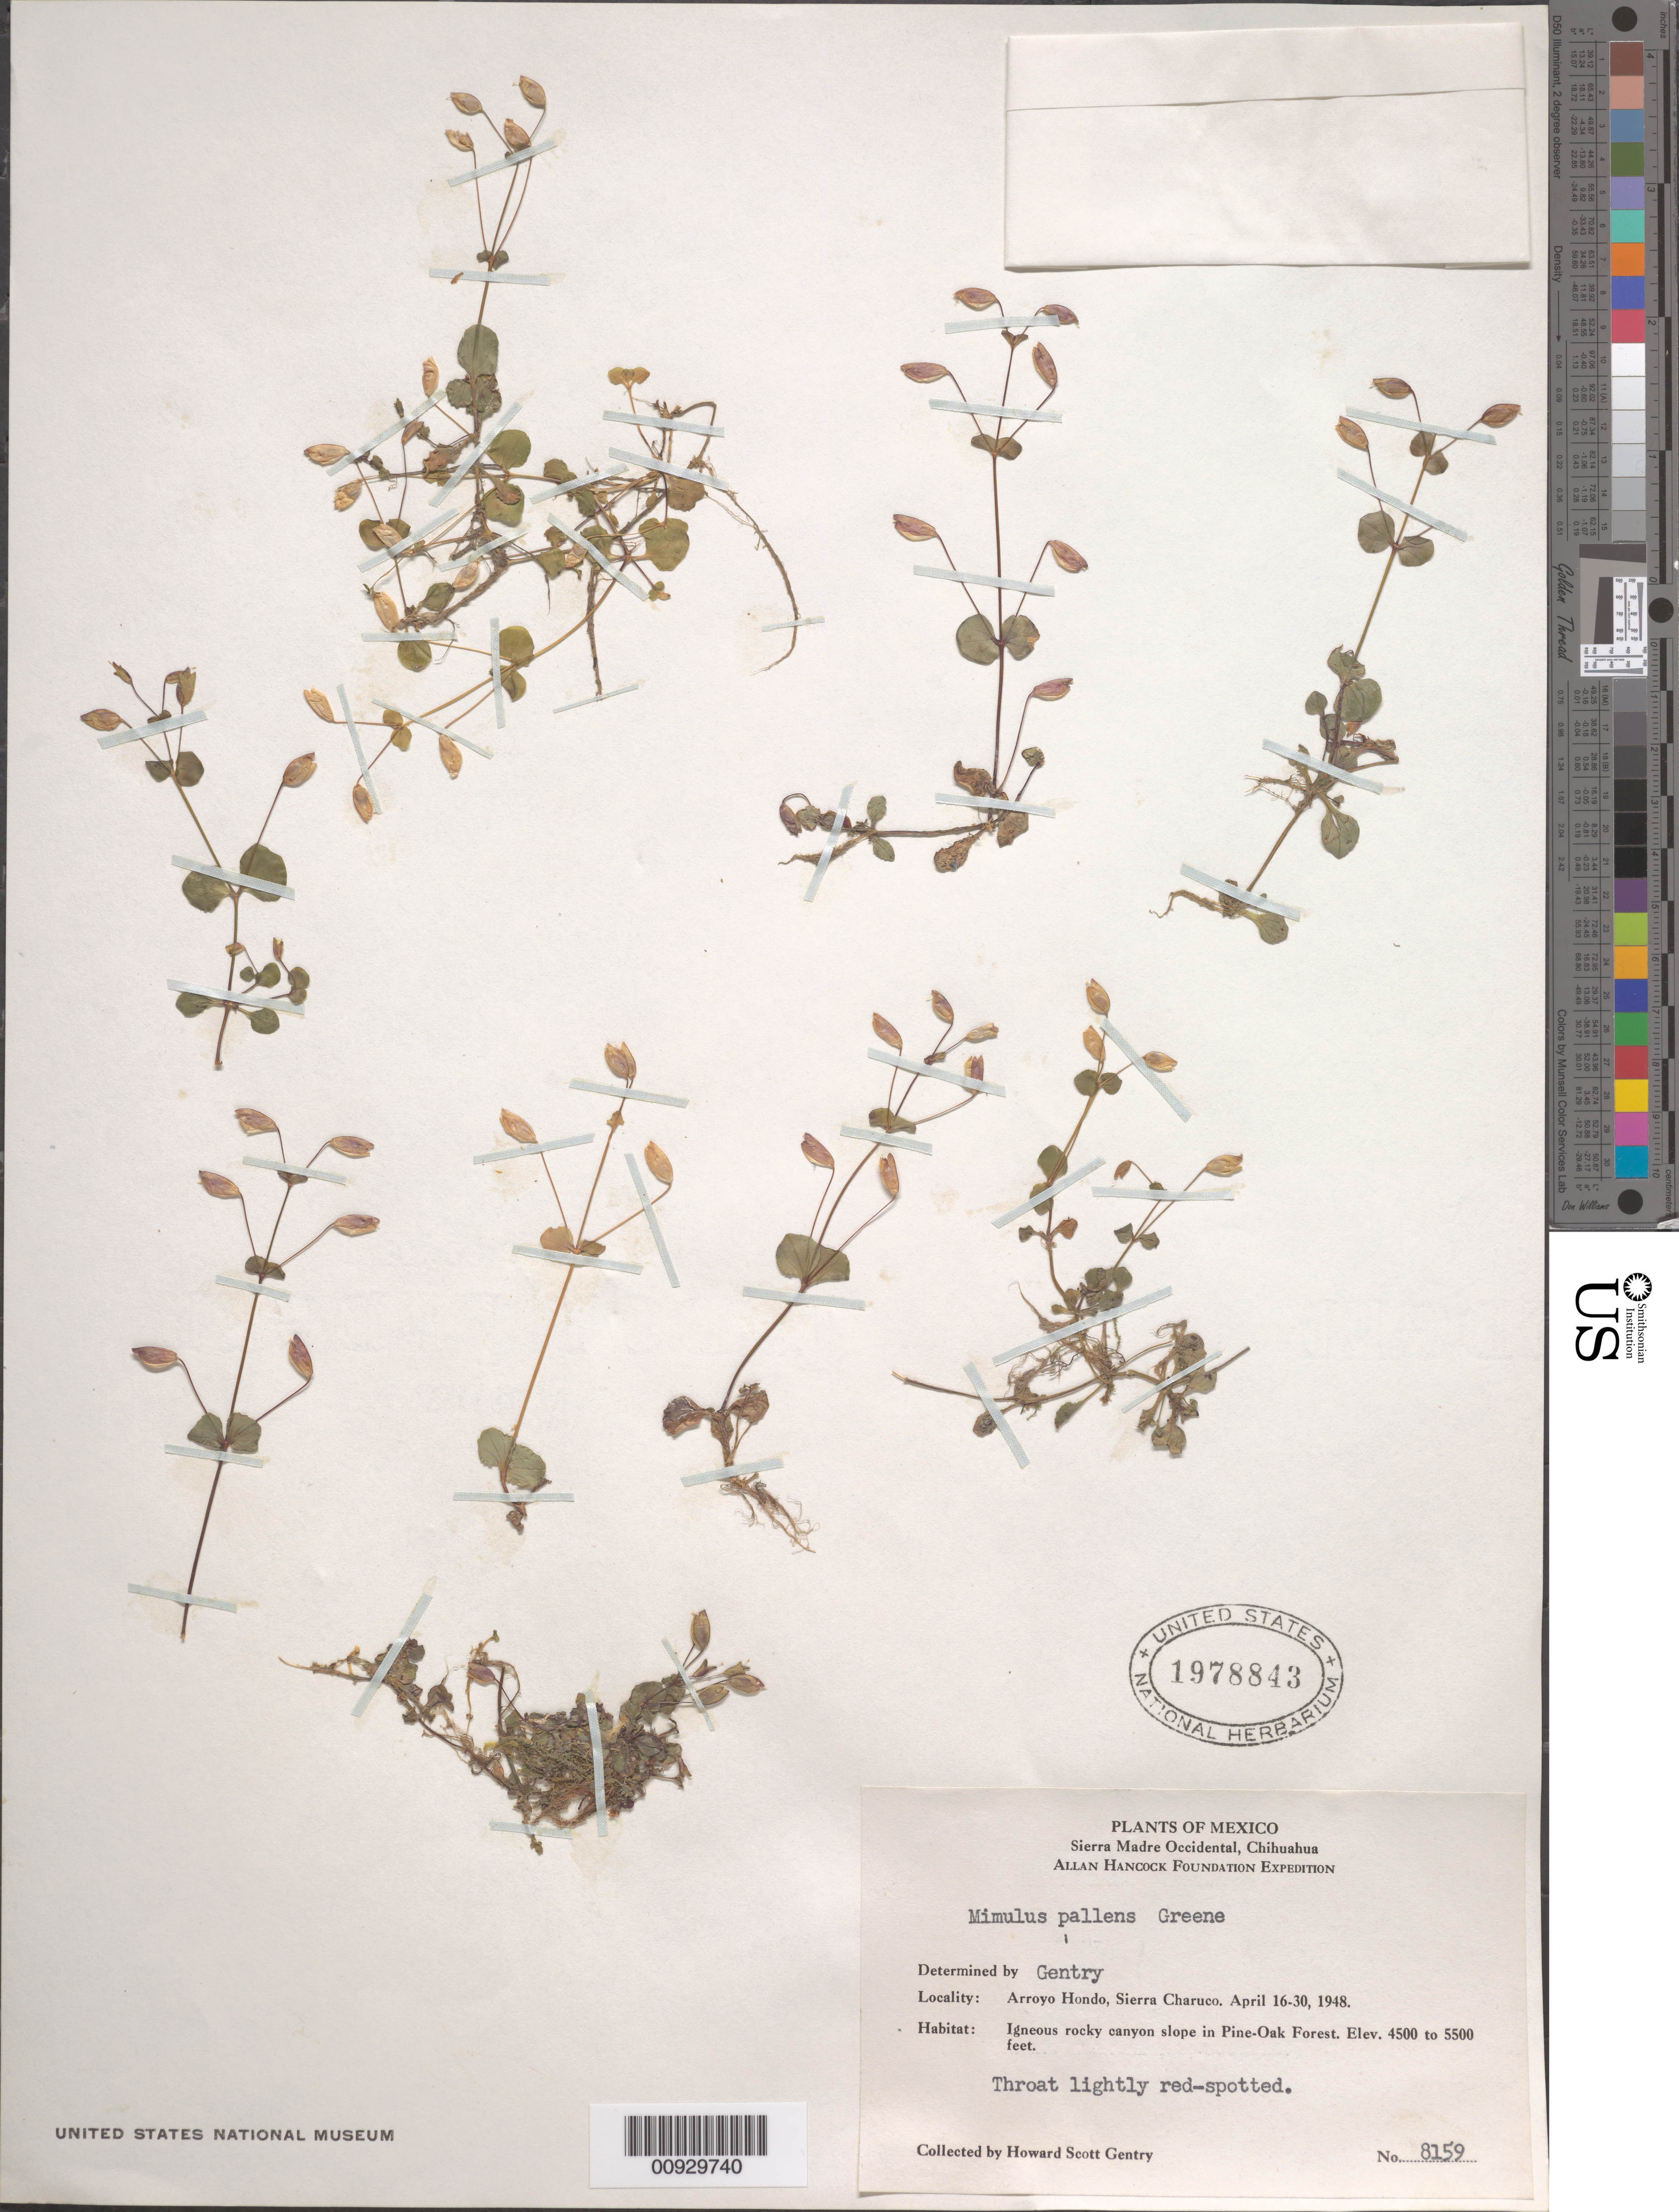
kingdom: Plantae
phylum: Tracheophyta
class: Magnoliopsida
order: Lamiales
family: Phrymaceae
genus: Mimulus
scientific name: Mimulus pallens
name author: Greene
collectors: H. S. Gentry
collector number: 8159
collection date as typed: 16 Apr 1948 to 30 Apr 1948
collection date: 1948-04-16/1948-04-30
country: Mexico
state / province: Chihuahua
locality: Arroyo Hondo, Sierra Charuco. Sierra Madre Occidental, Chihuahua.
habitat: Igneous rocky slope in Pine-Oak Forest.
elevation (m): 1372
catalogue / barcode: US 1978843